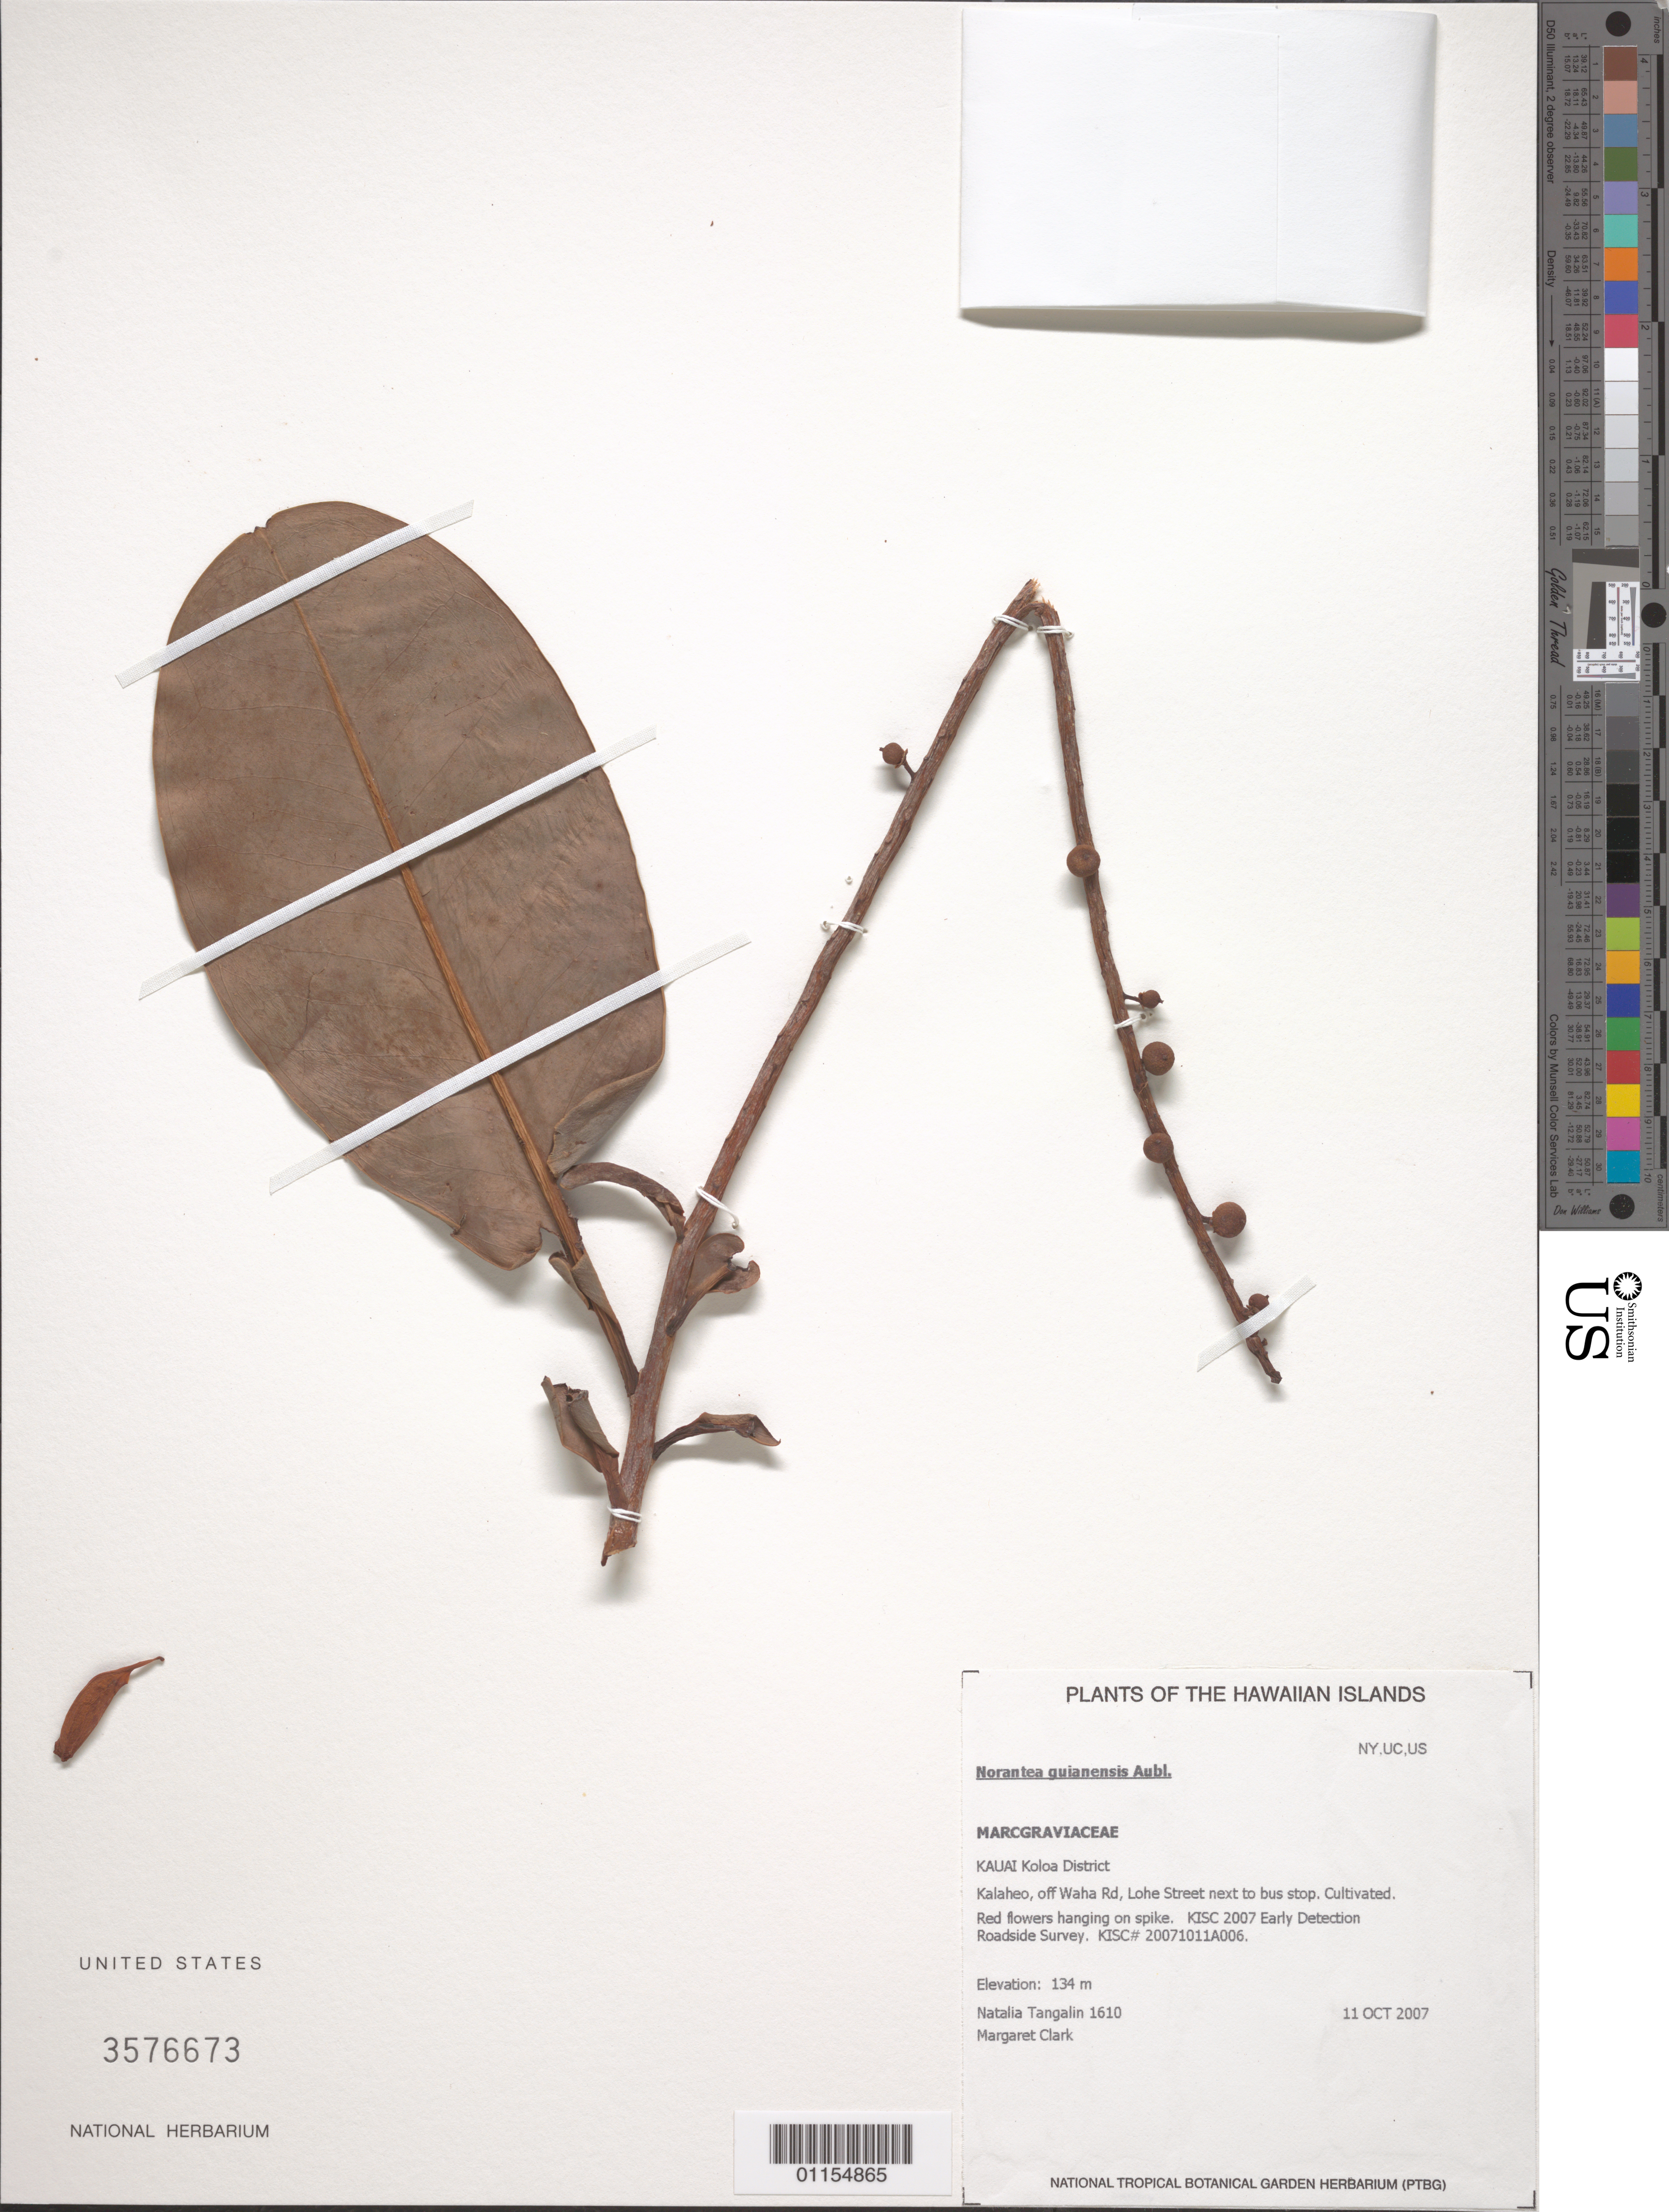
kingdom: Plantae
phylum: Tracheophyta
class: Magnoliopsida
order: Ericales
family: Marcgraviaceae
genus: Norantea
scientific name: Norantea guianensis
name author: Aubl.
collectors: N. Tangalin & M. Clark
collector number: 1610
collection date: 2007-10-11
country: United States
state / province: Hawaii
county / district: Kaui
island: Kaua'i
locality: Koloa District, Kalaheo, off Waha Road, Lohe Street next to bus stop.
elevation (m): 134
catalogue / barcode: US 3576673